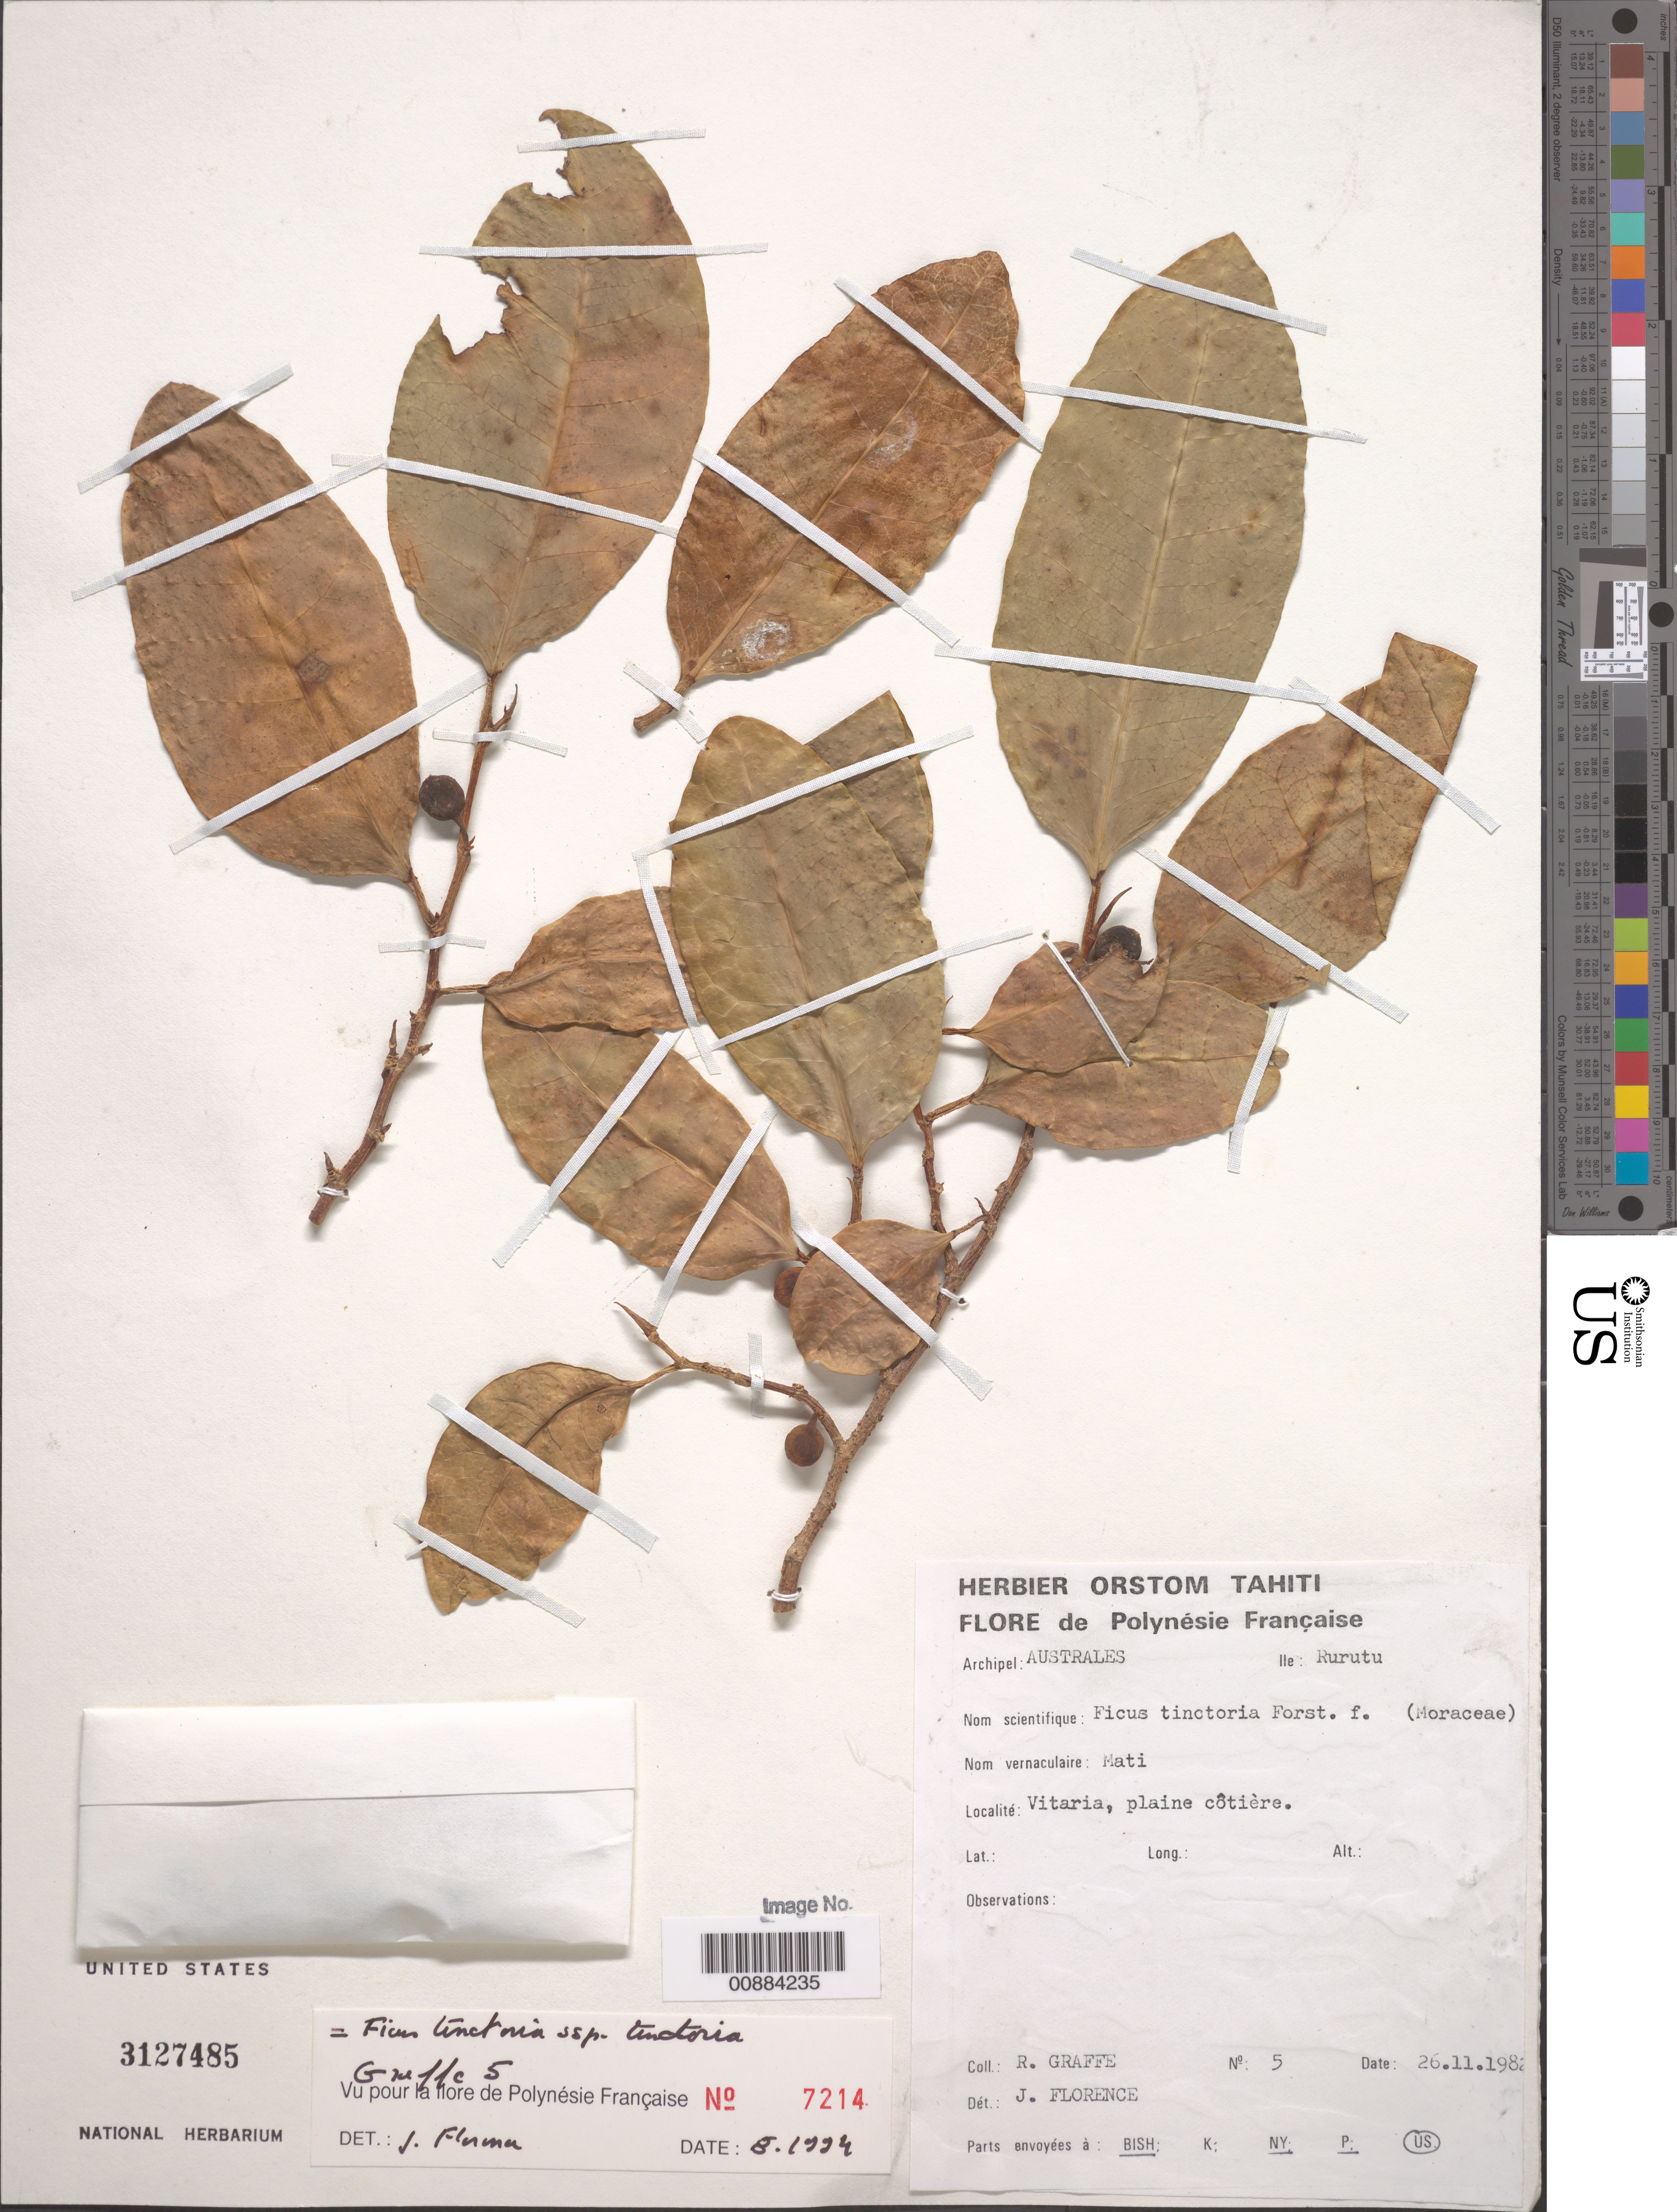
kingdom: Plantae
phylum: Tracheophyta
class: Magnoliopsida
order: Rosales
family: Moraceae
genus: Ficus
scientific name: Ficus tinctoria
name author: G. Forst.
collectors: R. Graffe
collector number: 5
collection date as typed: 26 Nov 1982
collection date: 1982-11-26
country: French Polynesia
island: Rurutu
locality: Vitaria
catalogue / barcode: US 3127485